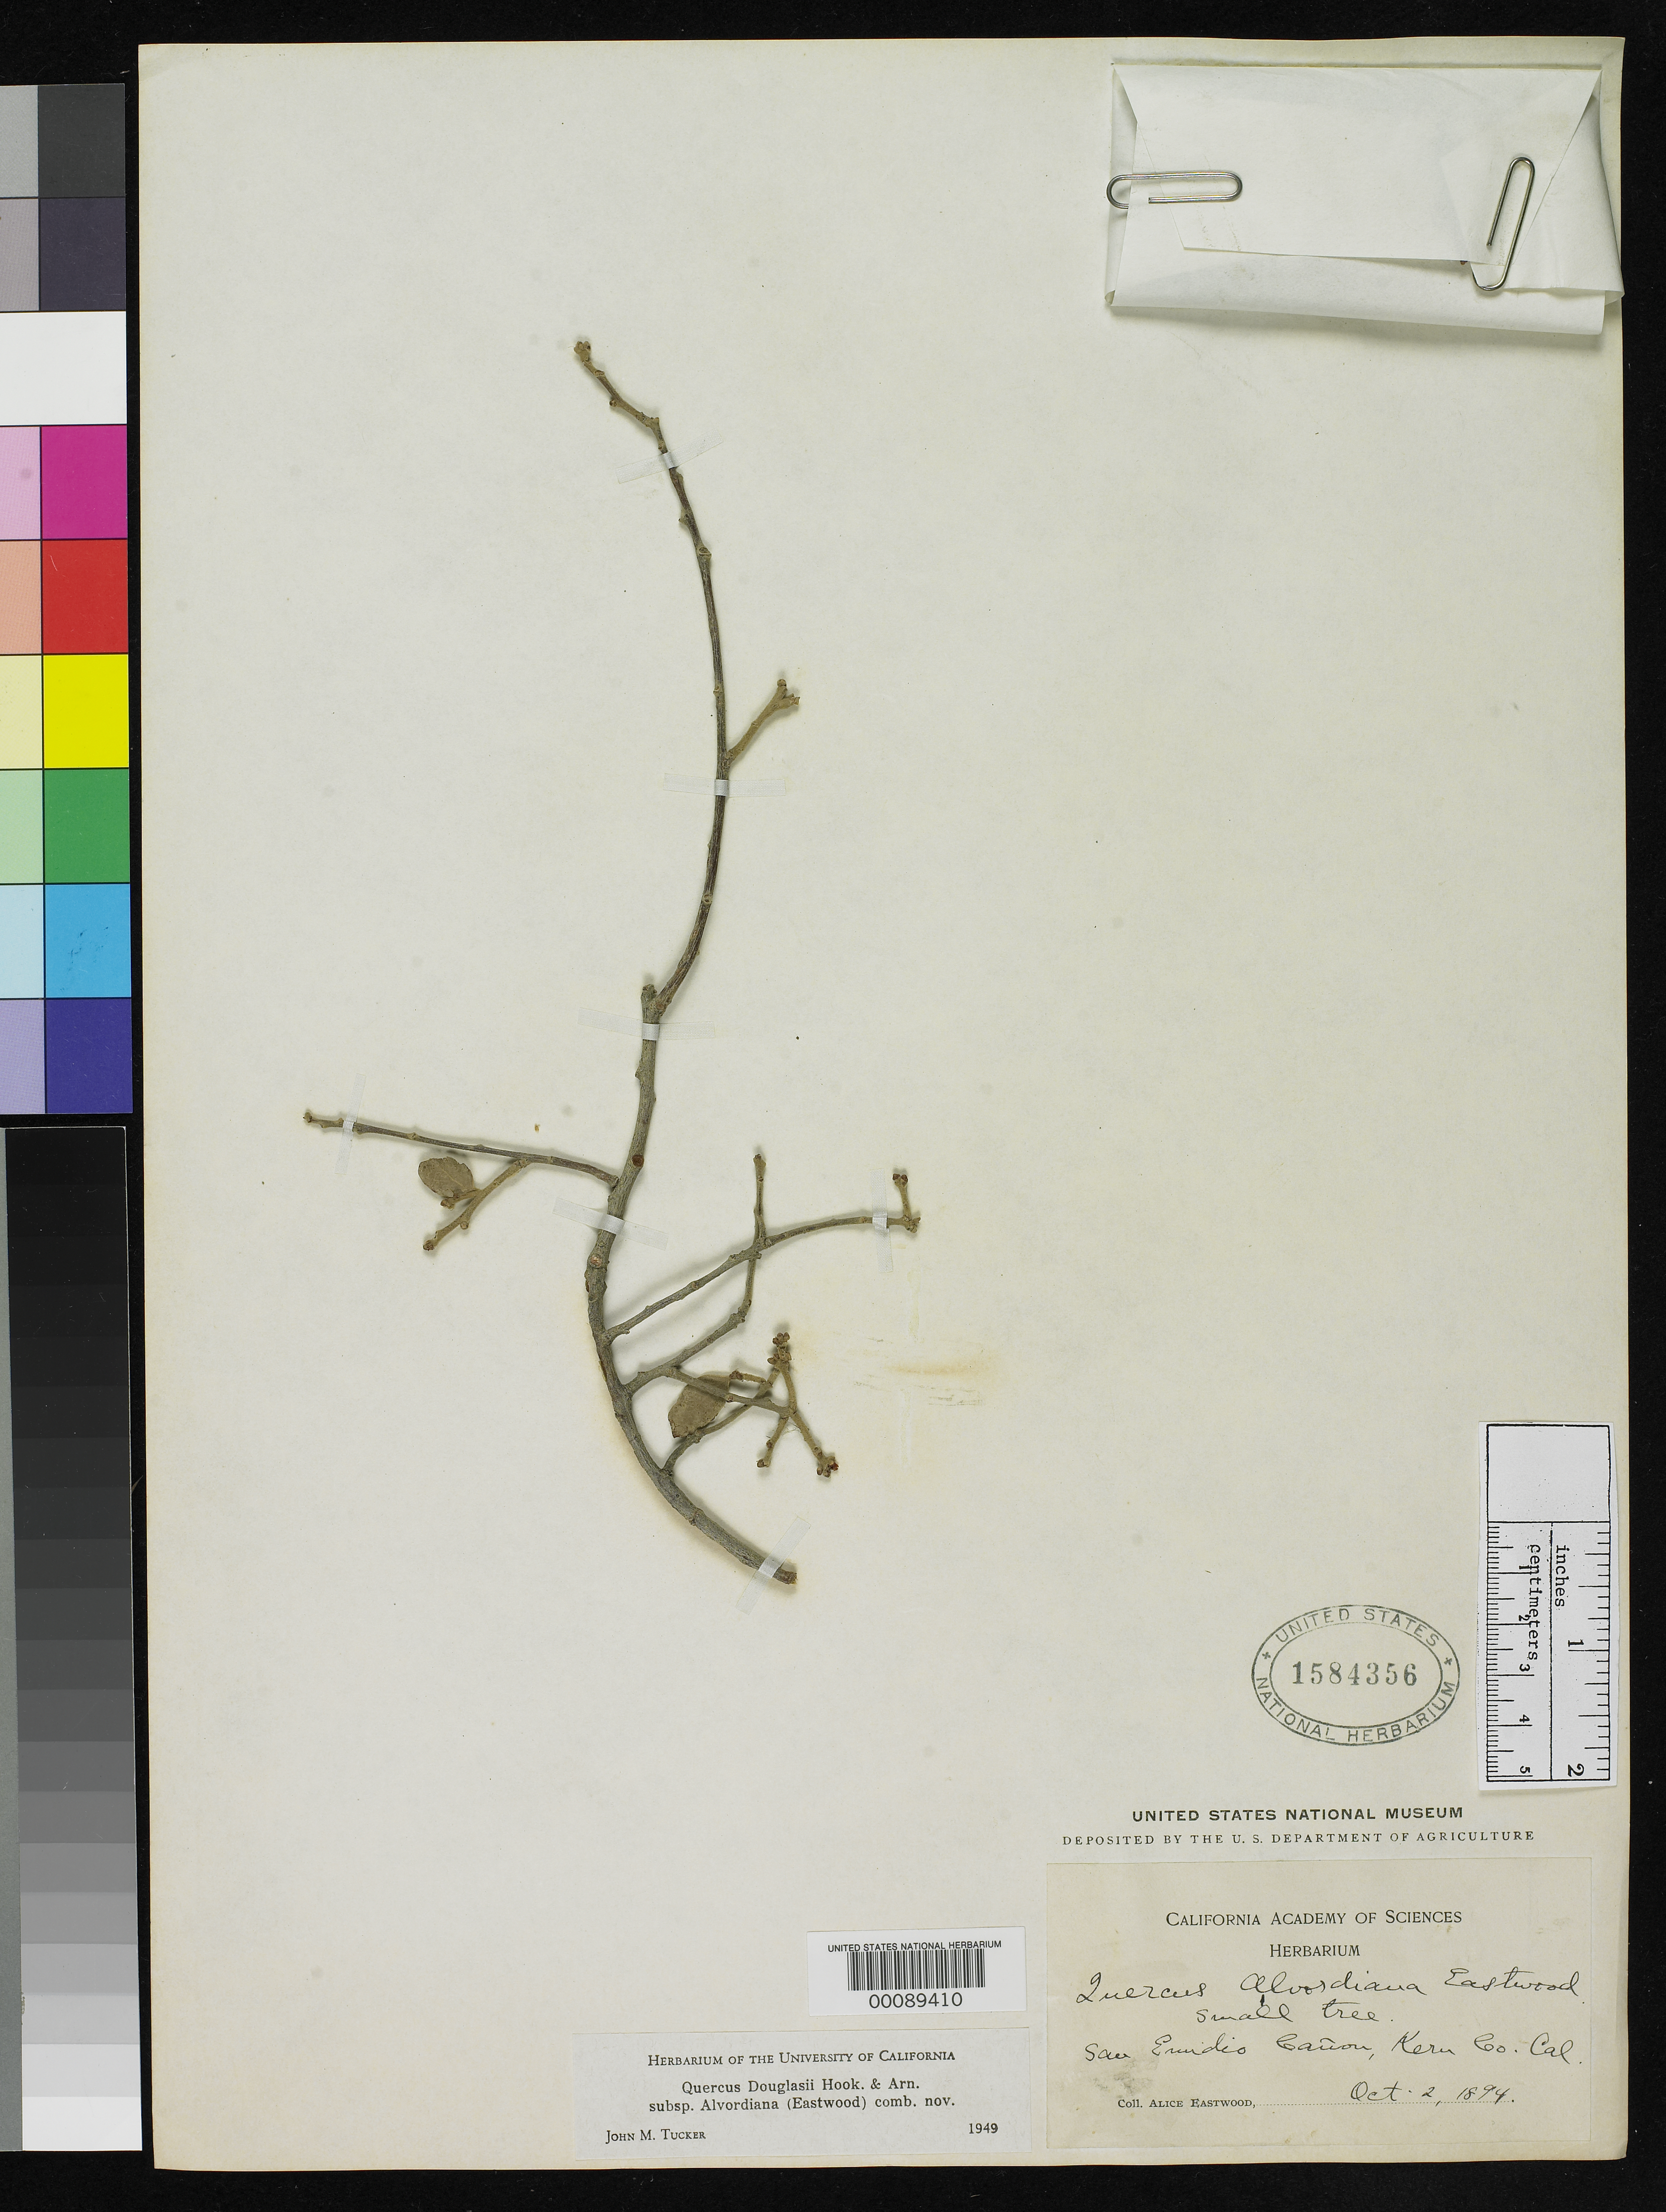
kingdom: Plantae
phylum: Tracheophyta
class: Magnoliopsida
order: Fagales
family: Fagaceae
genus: Quercus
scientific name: Quercus alvordiana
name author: Eastw.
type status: Possible Isotype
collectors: A. Eastwood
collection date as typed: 02 Oct 1894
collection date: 1894-10-02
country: United States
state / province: California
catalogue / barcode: US 1584356